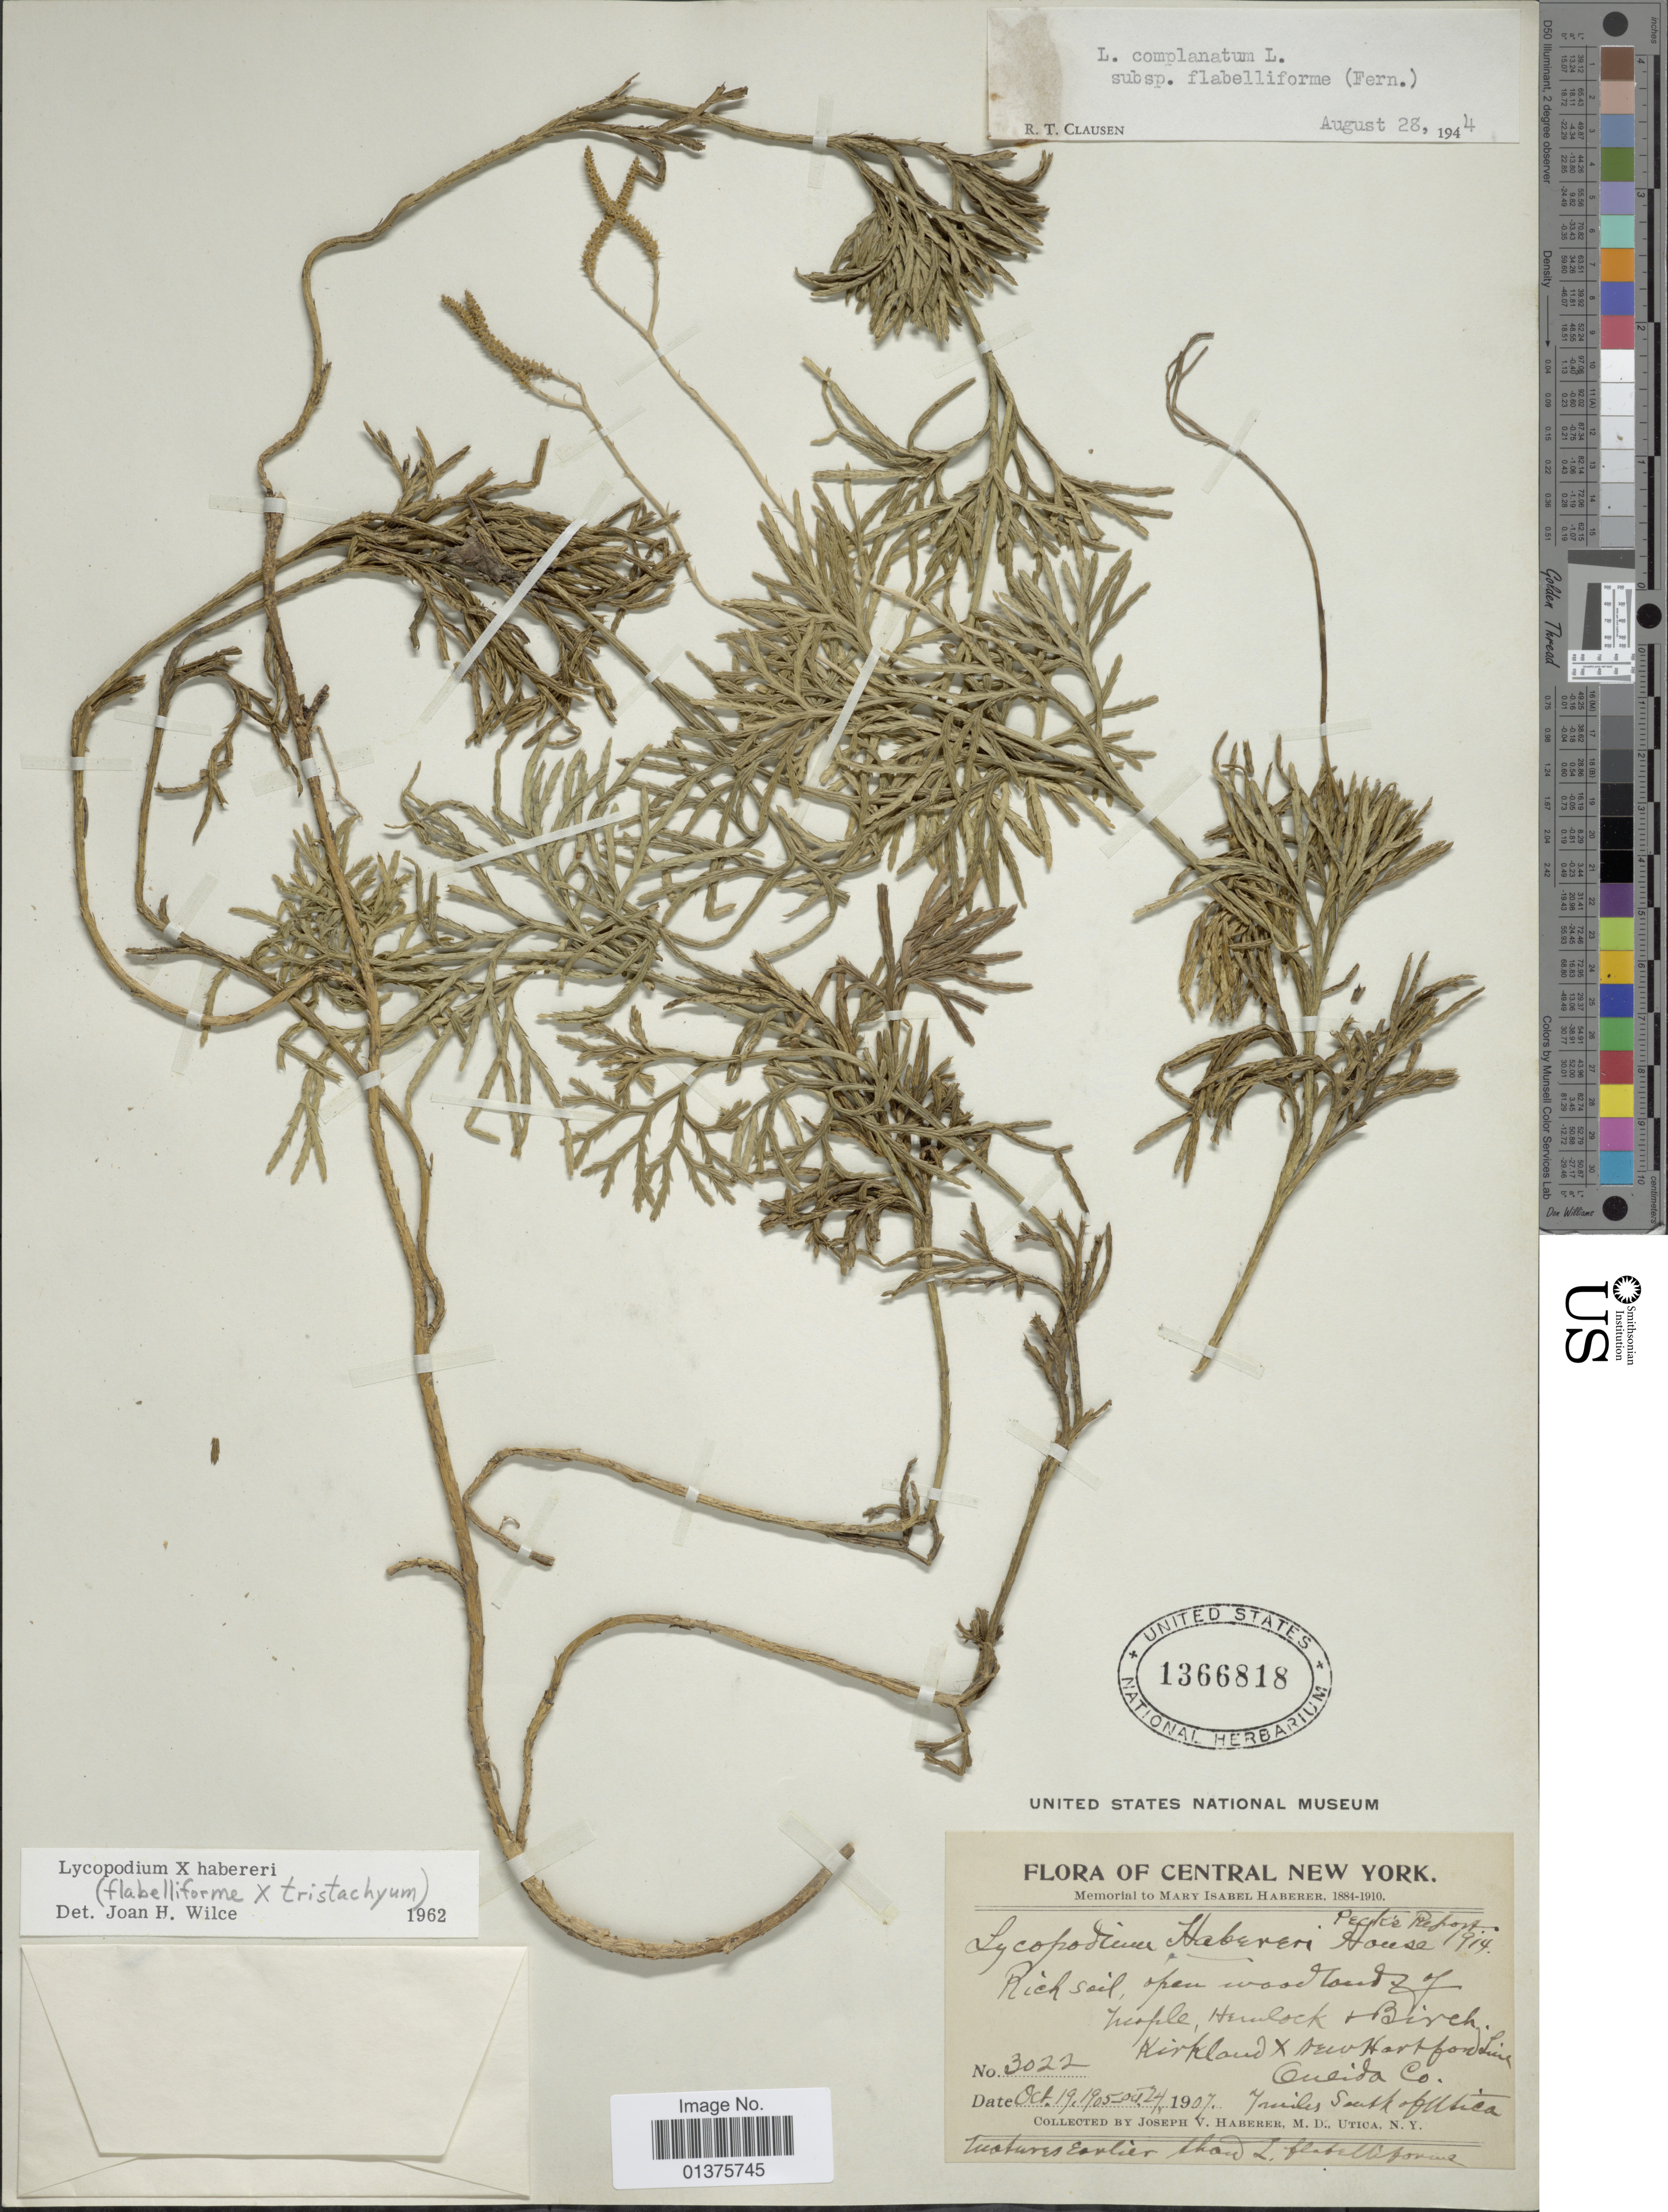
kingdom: Plantae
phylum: Tracheophyta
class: Lycopodiopsida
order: Lycopodiales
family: Lycopodiaceae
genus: Diphasiastrum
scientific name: Diphasiastrum x habereri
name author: (House) Holub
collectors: J. V. Haberer & M. Utica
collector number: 3022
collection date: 1905-10-19/1907-08-24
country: United States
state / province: New York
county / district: Oneida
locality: Central New York, Kirkland and Newportford Line, Oneida Co. 7 miles South of Utica.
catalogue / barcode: US 1366818